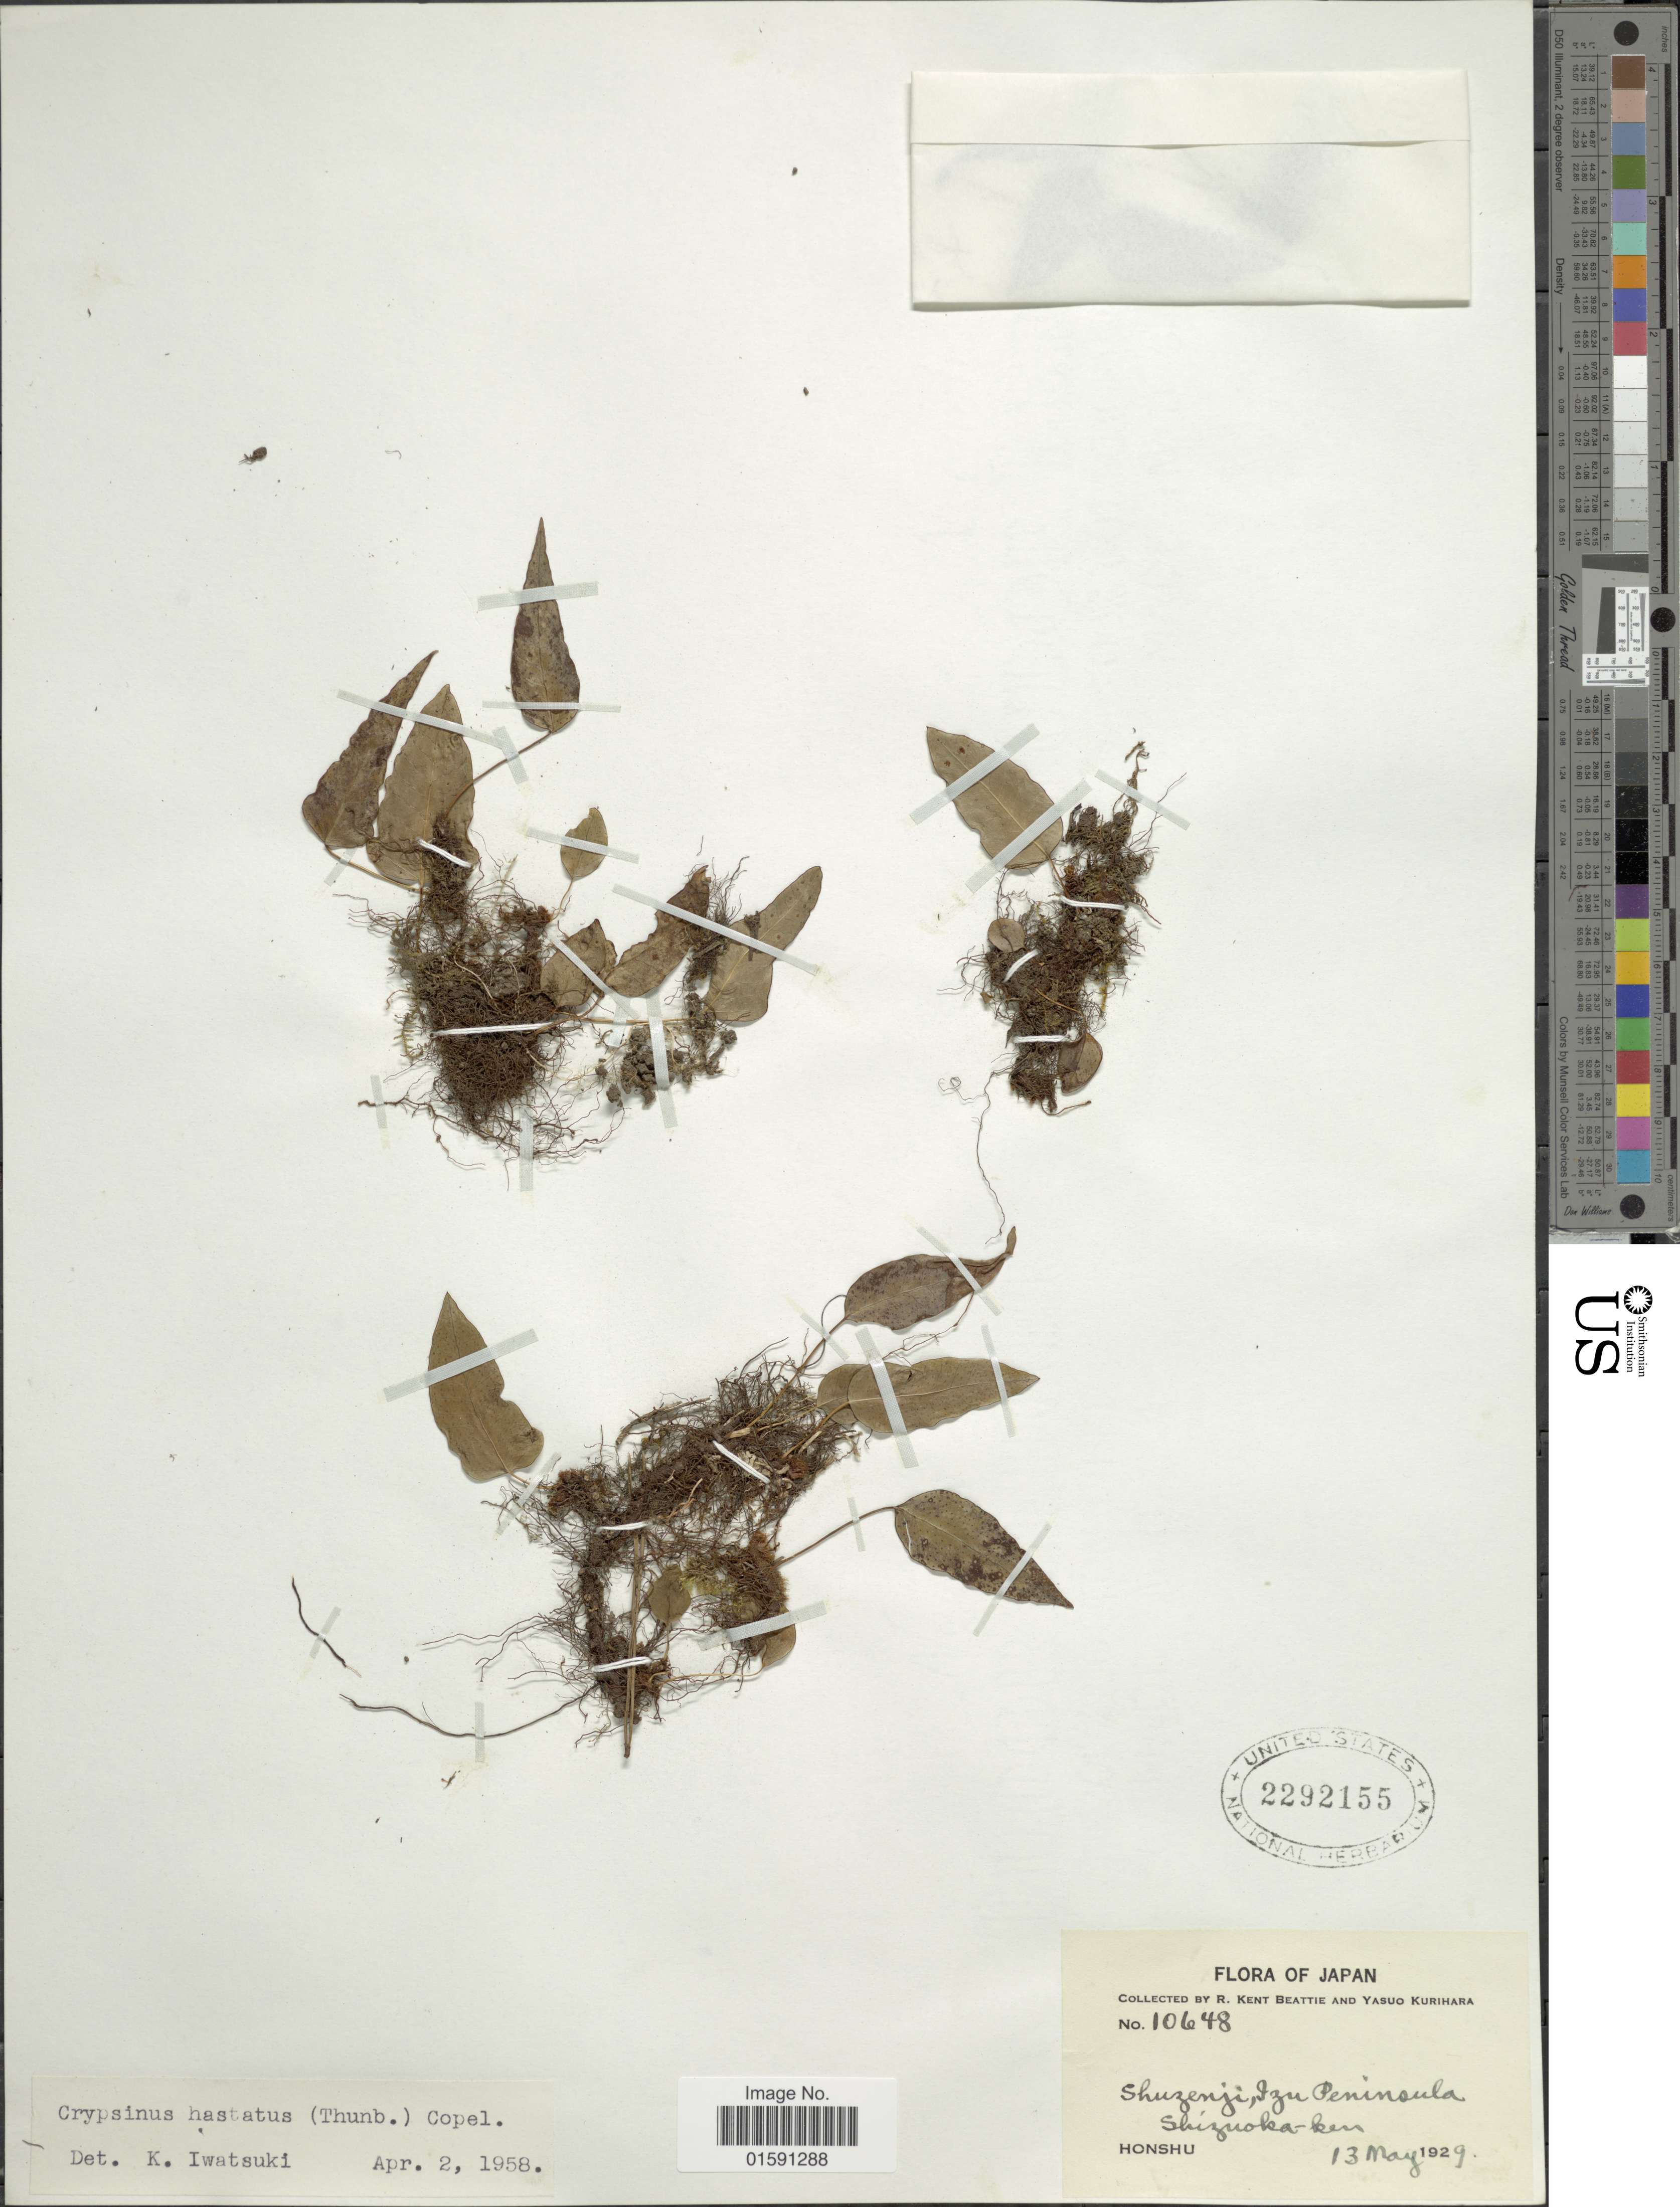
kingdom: Plantae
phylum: Tracheophyta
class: Polypodiopsida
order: Polypodiales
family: Polypodiaceae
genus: Selliguea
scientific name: Selliguea hastata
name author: (Thunb.) Fraser-Jenk.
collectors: R. K. Beattie & Y. Kurihara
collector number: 10648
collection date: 1929-05-13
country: Japan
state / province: Sizuoka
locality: Shuzenji, Izu Peninsula. Shizouka-ken, Honshu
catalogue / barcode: US 2292155